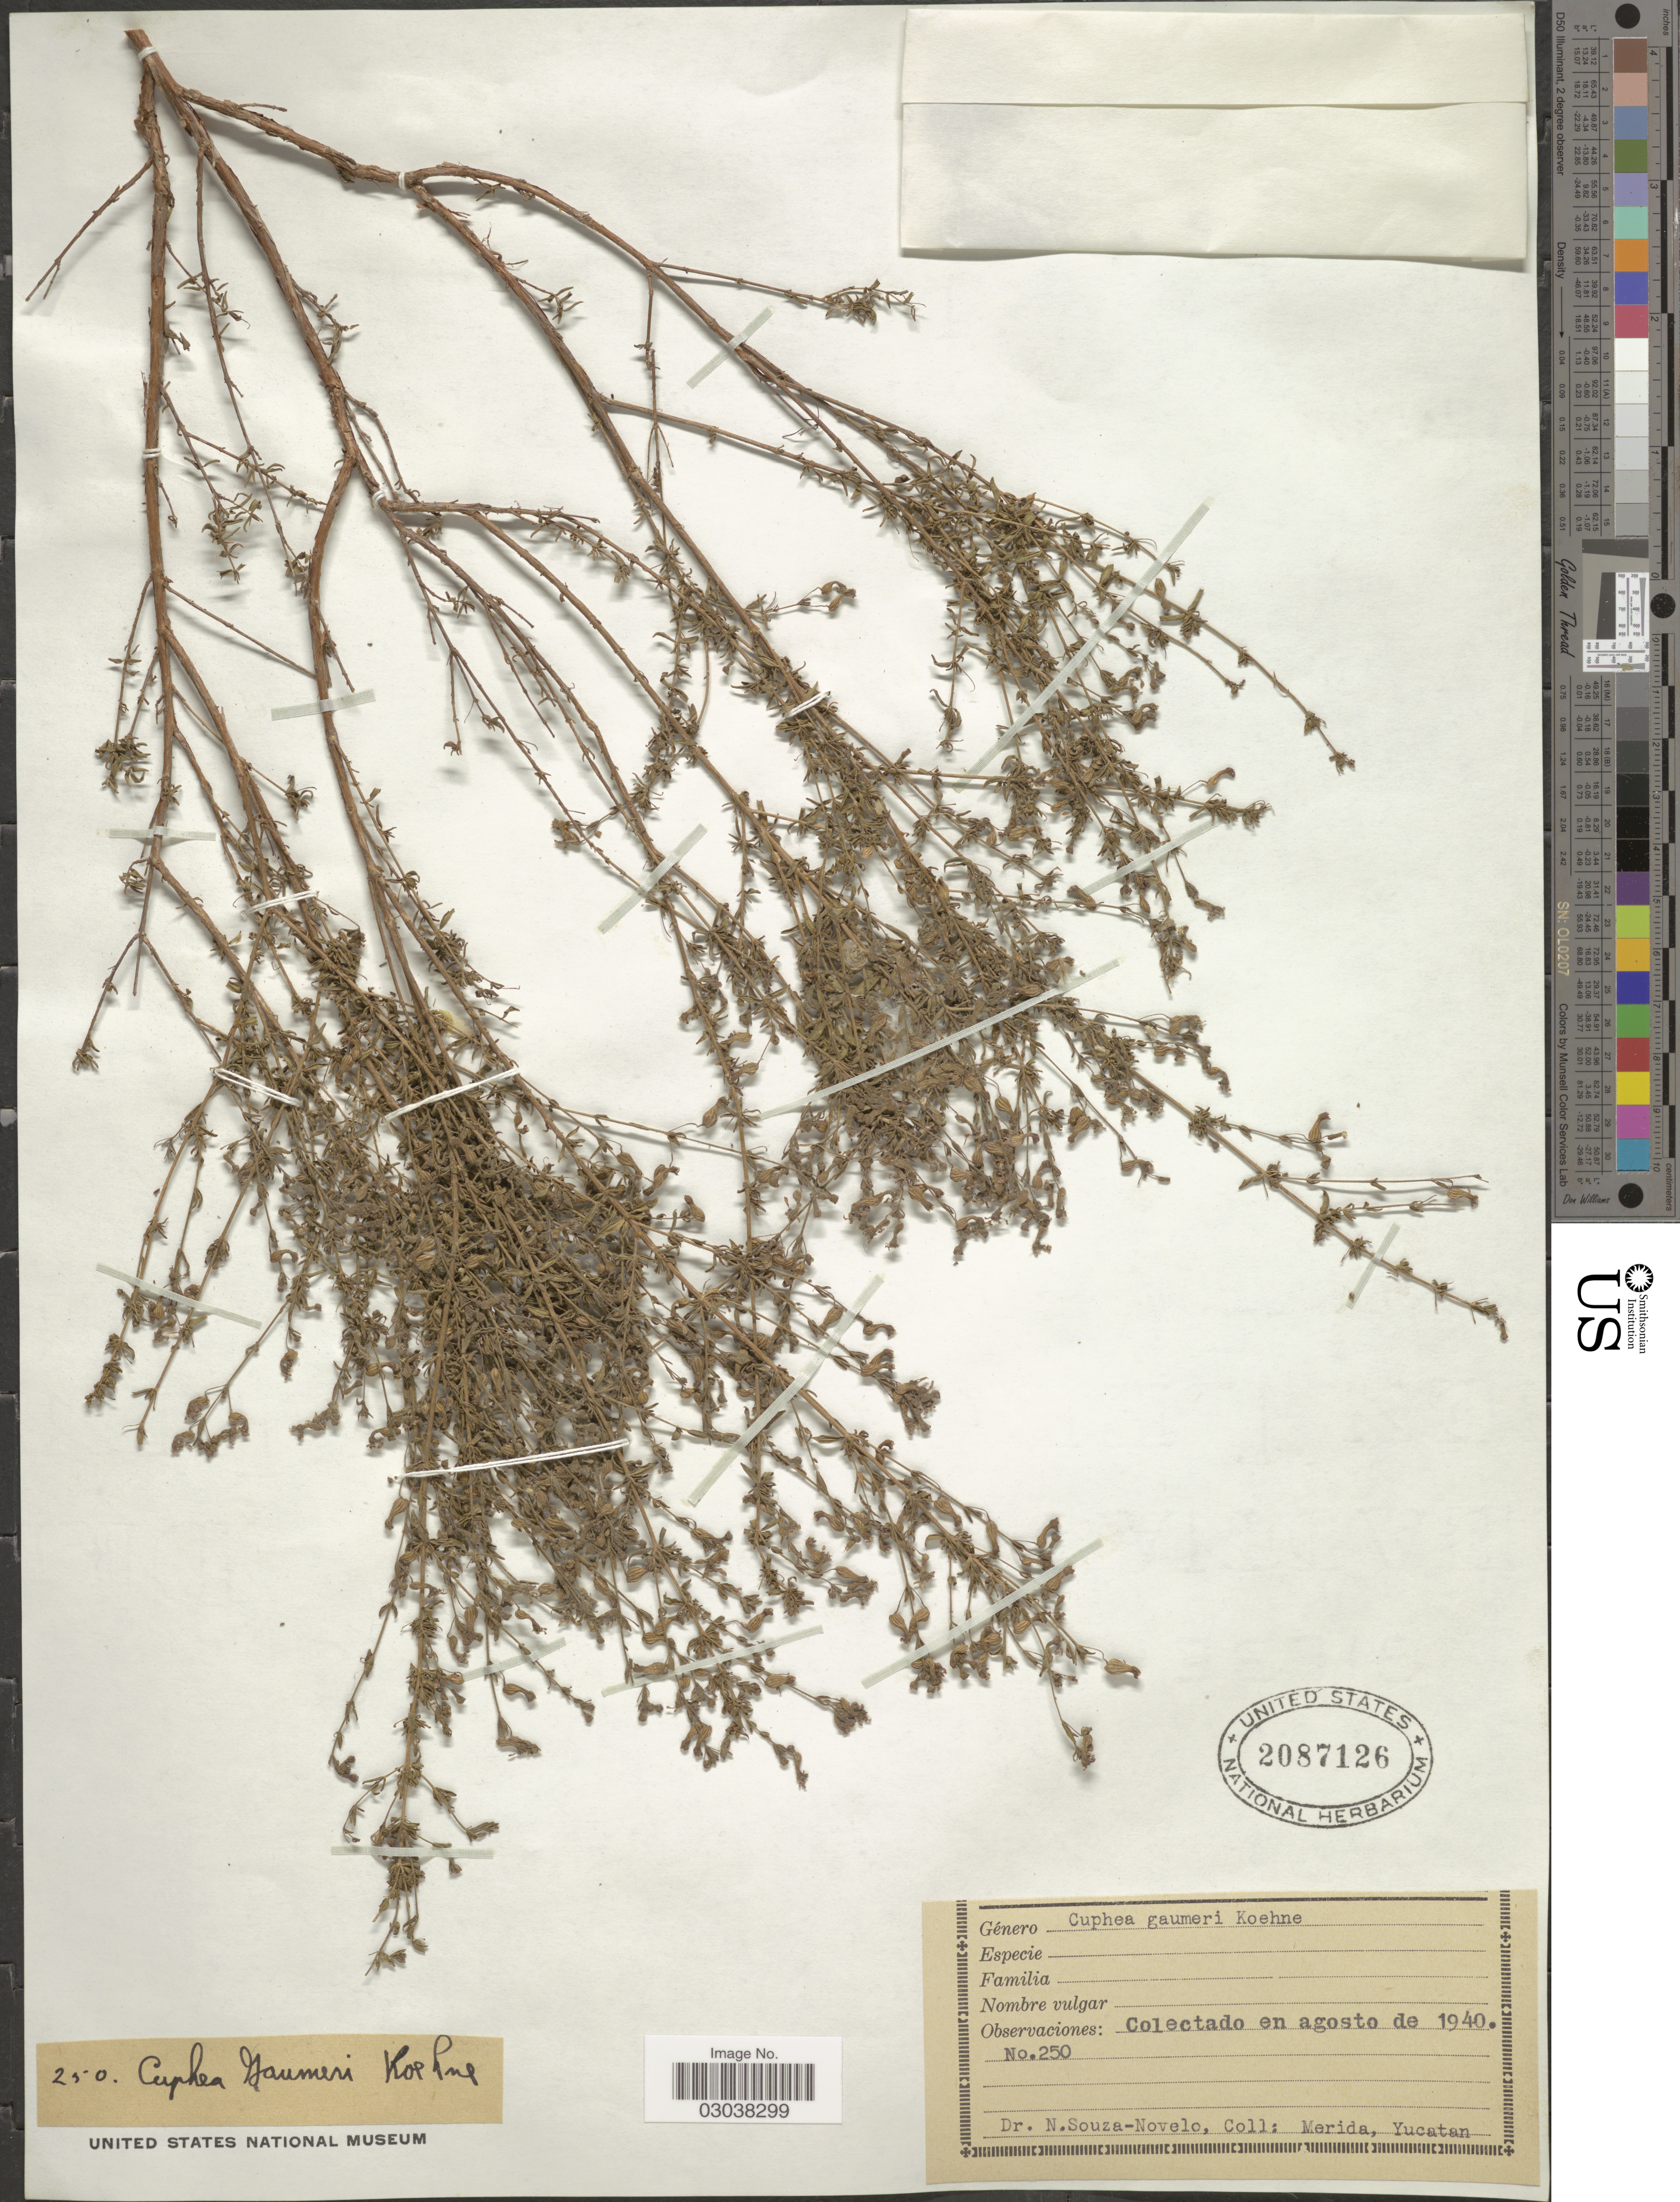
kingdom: Plantae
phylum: Tracheophyta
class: Magnoliopsida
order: Myrtales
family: Lythraceae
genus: Cuphea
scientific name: Cuphea gaumeri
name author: Koehne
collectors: N. Souza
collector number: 250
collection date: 1940-08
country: Mexico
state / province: Yucatán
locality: Merida.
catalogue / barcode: US 2087126